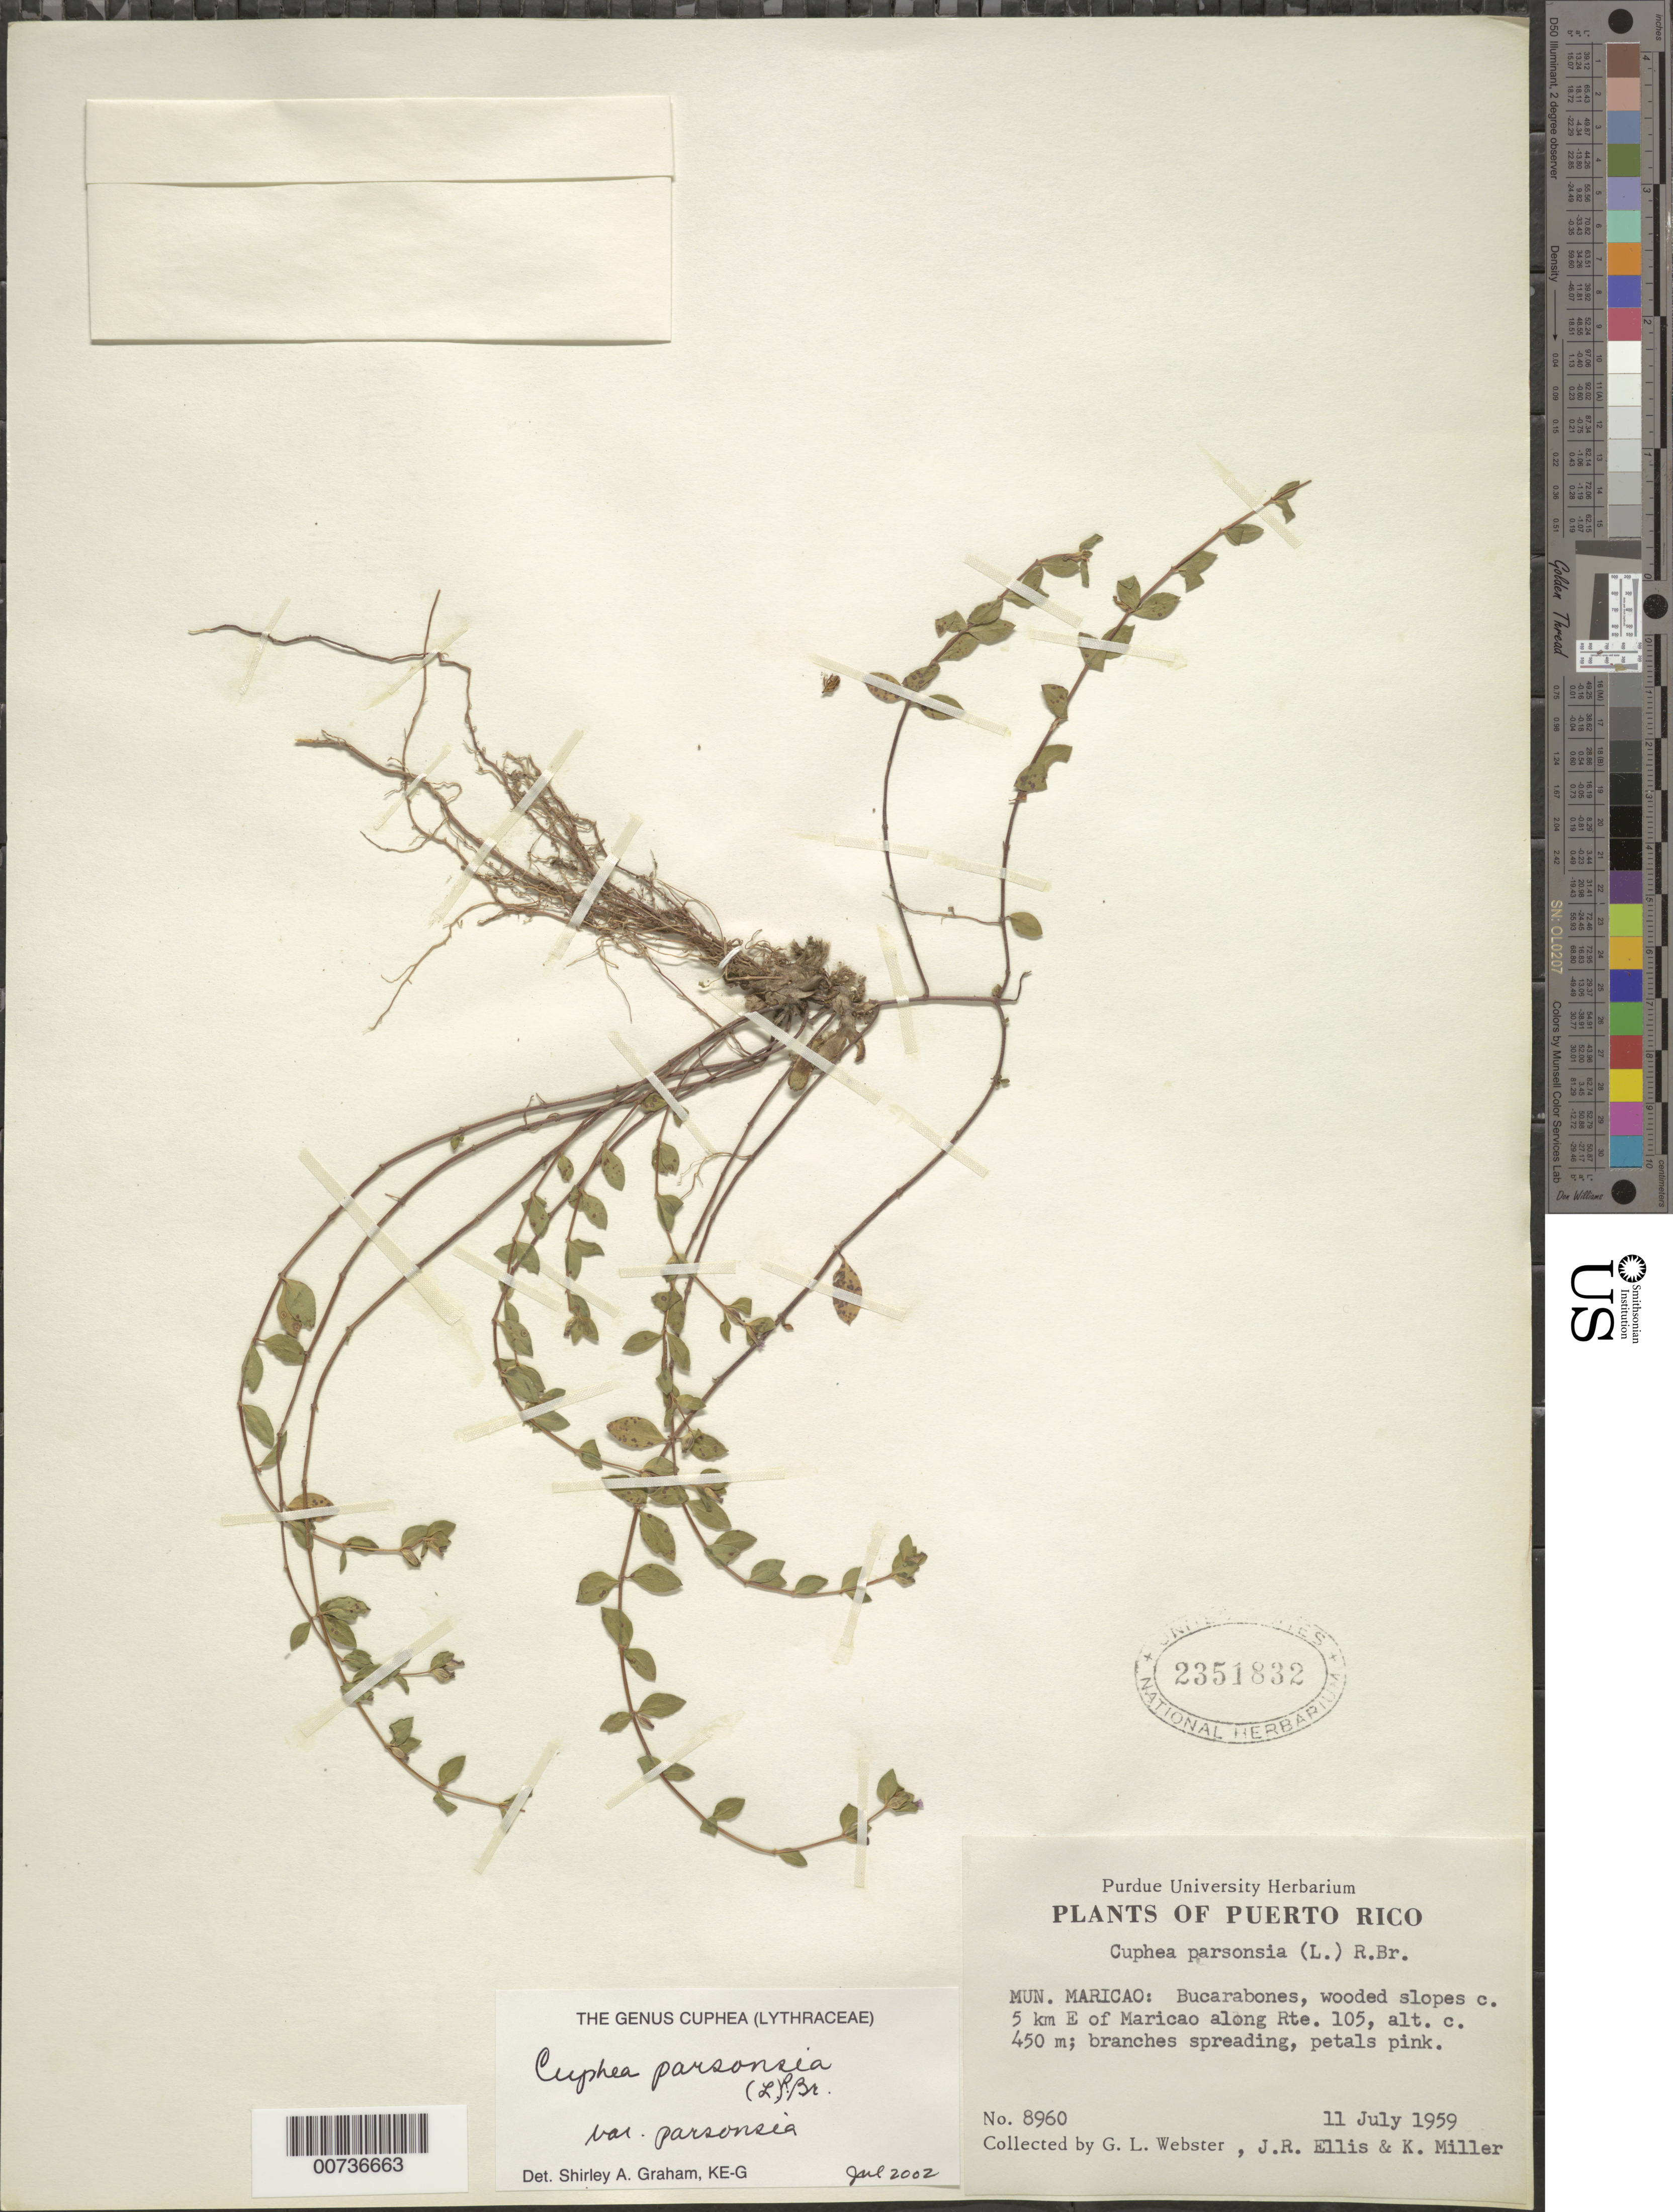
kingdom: Plantae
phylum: Tracheophyta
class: Magnoliopsida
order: Myrtales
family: Lythraceae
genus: Cuphea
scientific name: Cuphea parsonsia var. parsonsia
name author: (L.) R. Br. ex Steud.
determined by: Graham, Shirley Ann Tousch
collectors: G. L. Webster, J. R. Ellis & K. Miller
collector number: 8960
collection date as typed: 11 Jul 1959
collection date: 1959-07-11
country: Puerto Rico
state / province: Maricao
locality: Bucarabones, wooded slopes c. 5 km E of Maricao long Rte. 105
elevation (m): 450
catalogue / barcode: US 2351832